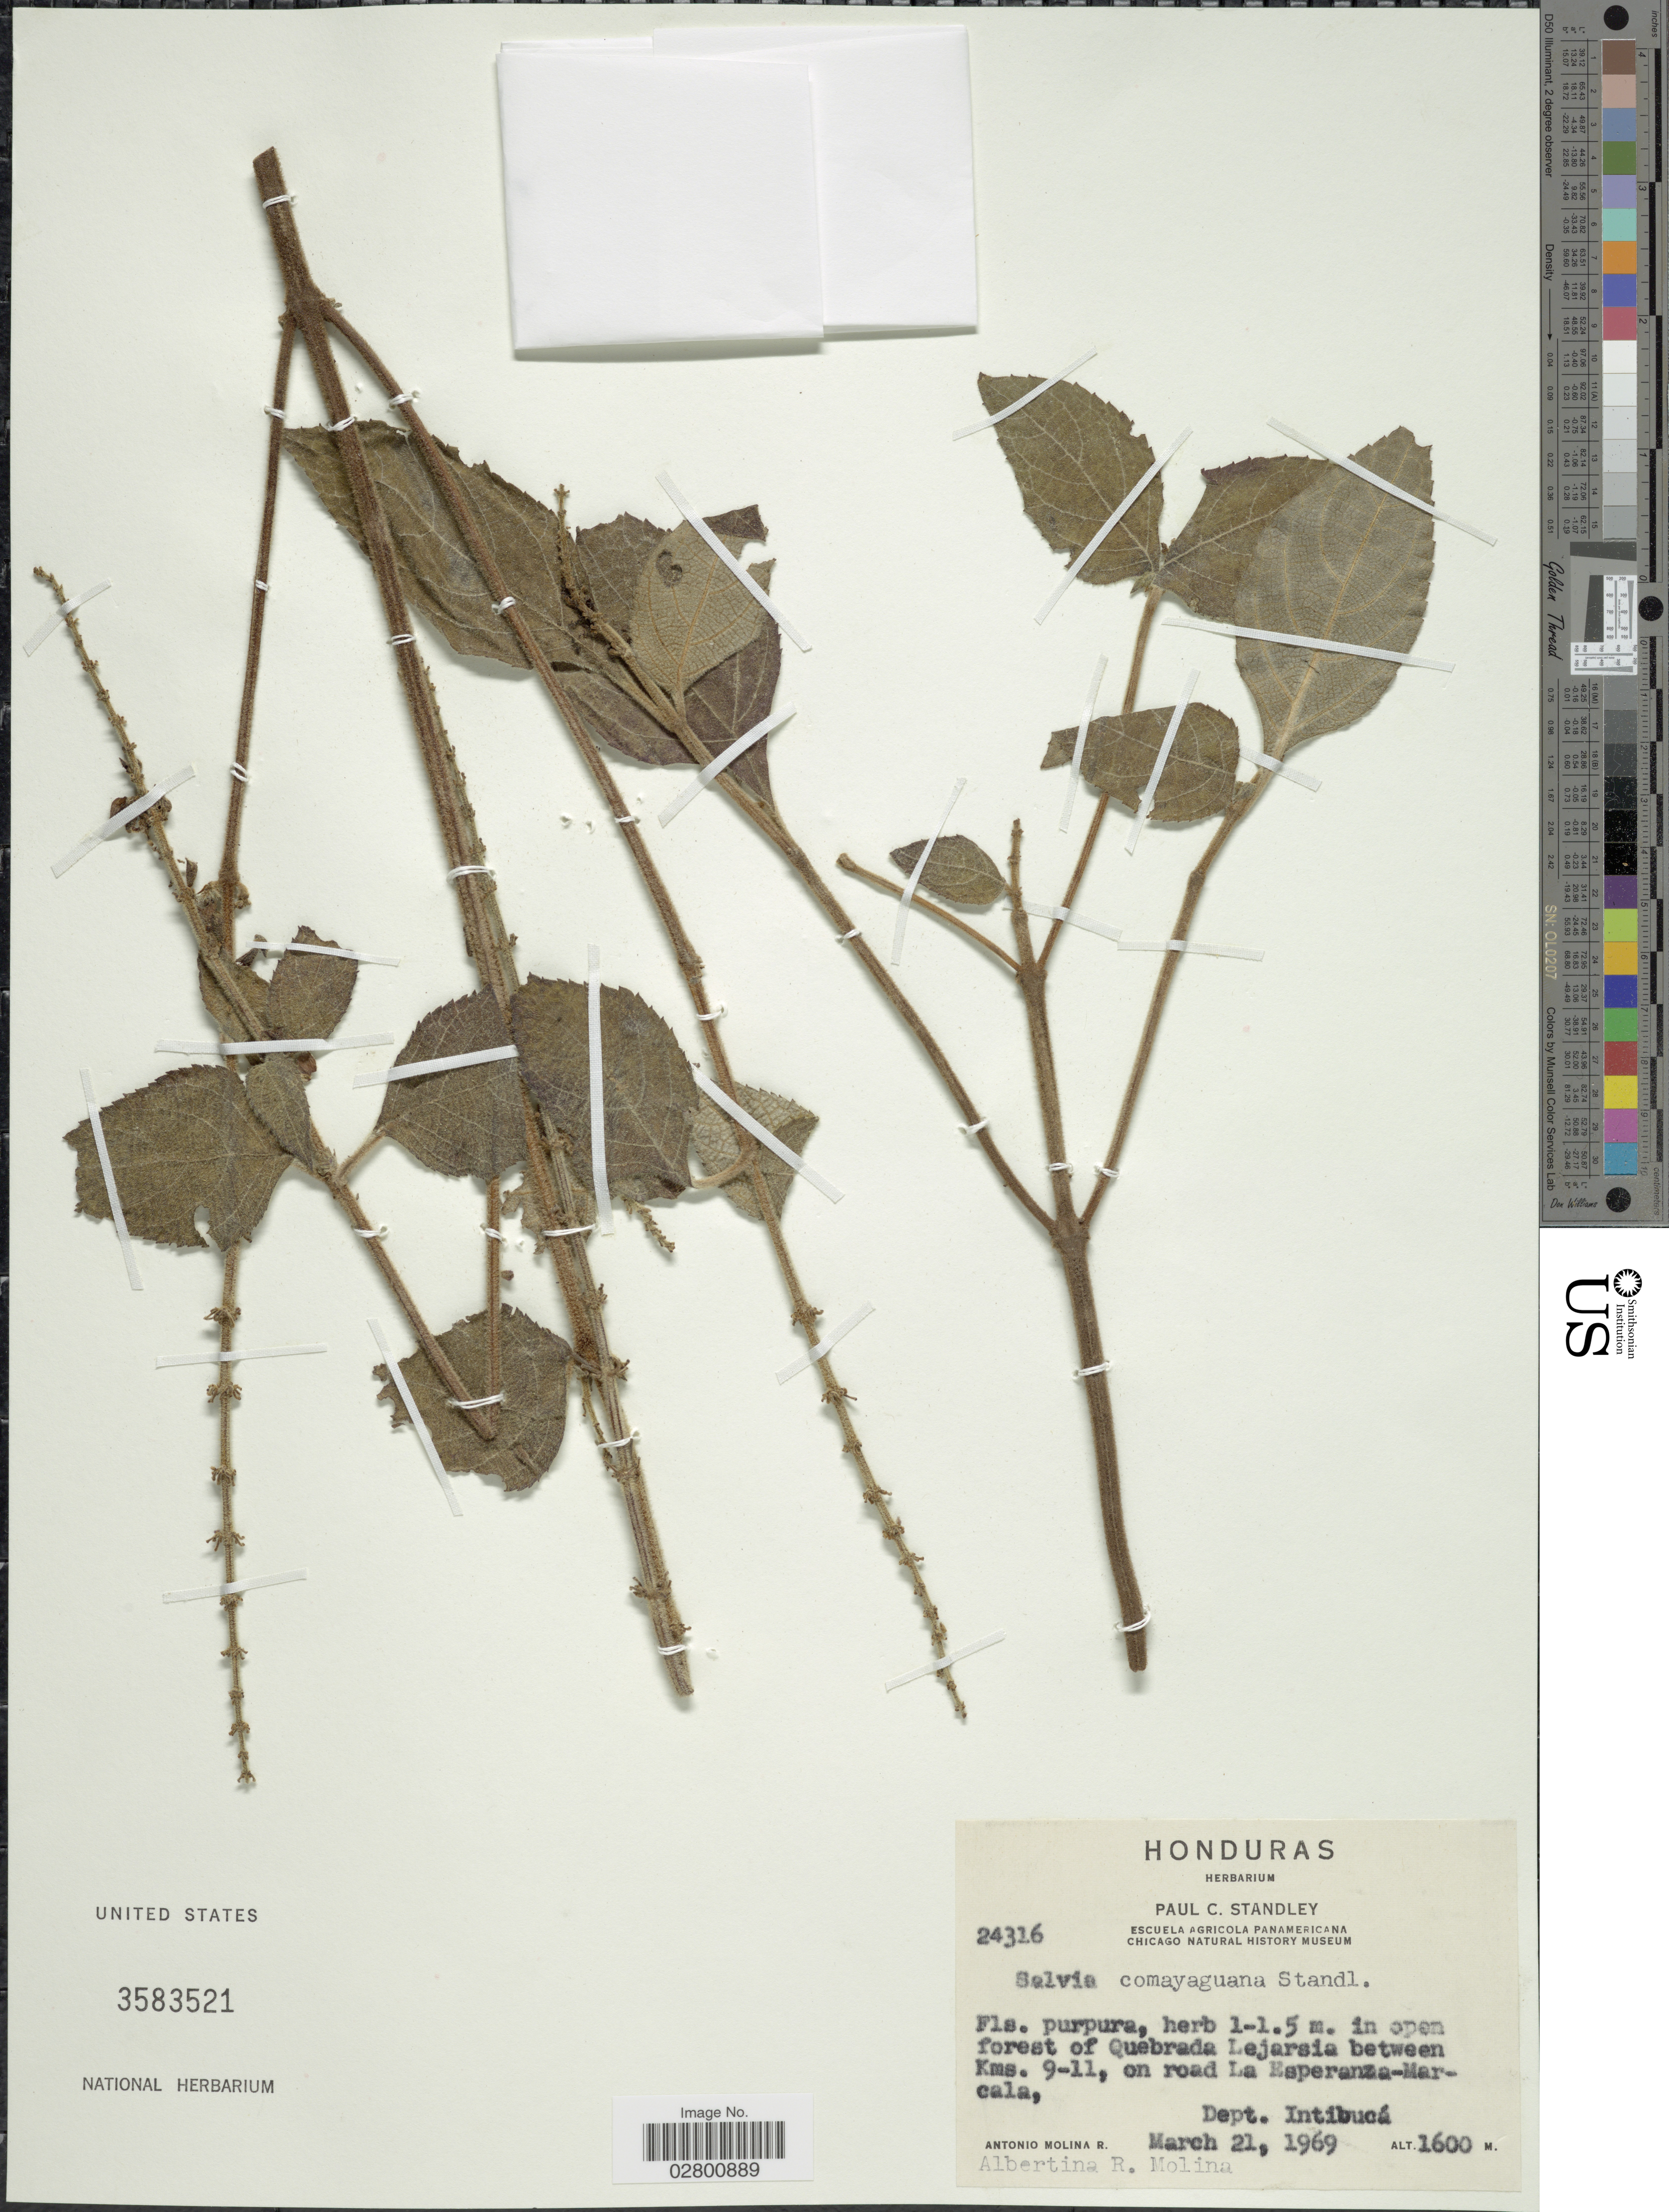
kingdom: Plantae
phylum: Tracheophyta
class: Magnoliopsida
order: Lamiales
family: Lamiaceae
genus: Salvia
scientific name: Salvia comayaguana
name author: Standl.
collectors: A. Molina R. & A. R. Molina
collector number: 24316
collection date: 1969-03-21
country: Honduras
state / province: Intibuca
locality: In open forest of Quebrada Lejarsia between Kms. 9-11, on road La Esperanza-Marcala, Dept. Intibucá.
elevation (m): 1600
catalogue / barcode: US 3583521